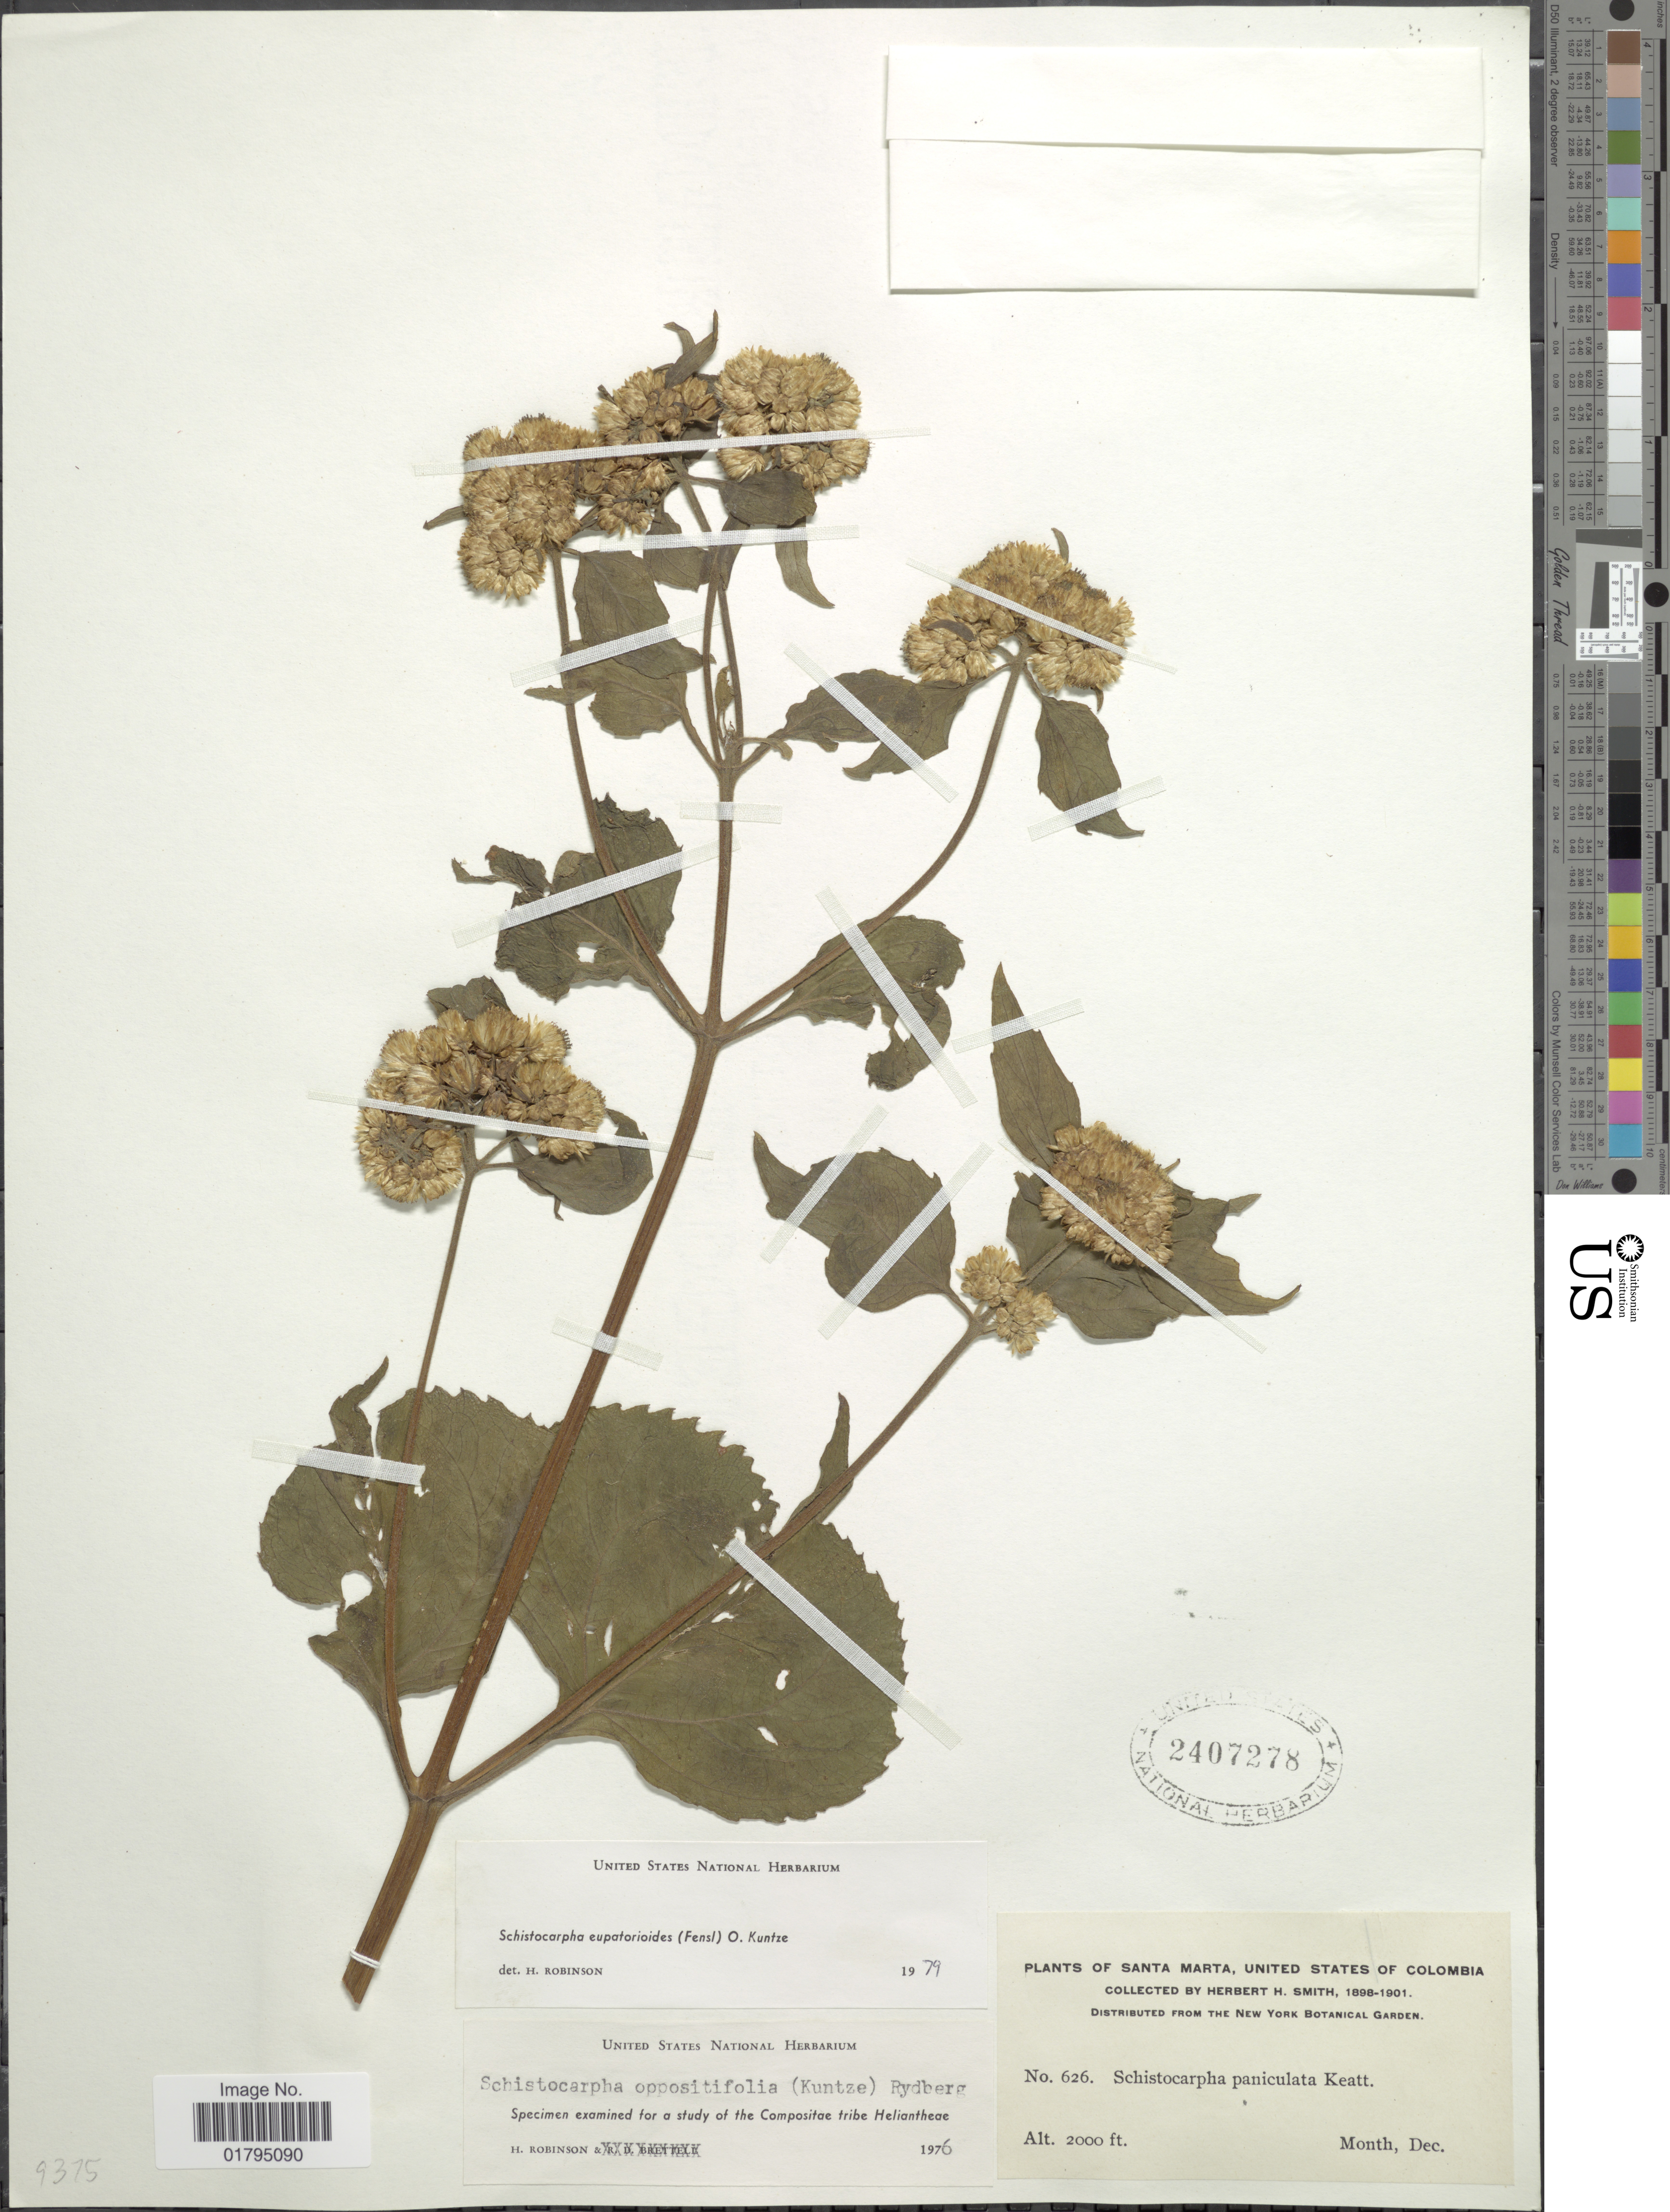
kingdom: Plantae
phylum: Tracheophyta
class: Magnoliopsida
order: Asterales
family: Asteraceae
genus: Schistocarpha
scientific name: Schistocarpha eupatorioides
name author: (Fenzl) Kuntze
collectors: Herbert H. Smith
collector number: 626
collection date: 1898-12/1901-12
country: Colombia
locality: Santa Marta. United States of Colombia.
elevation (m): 610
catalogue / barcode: US 2407278